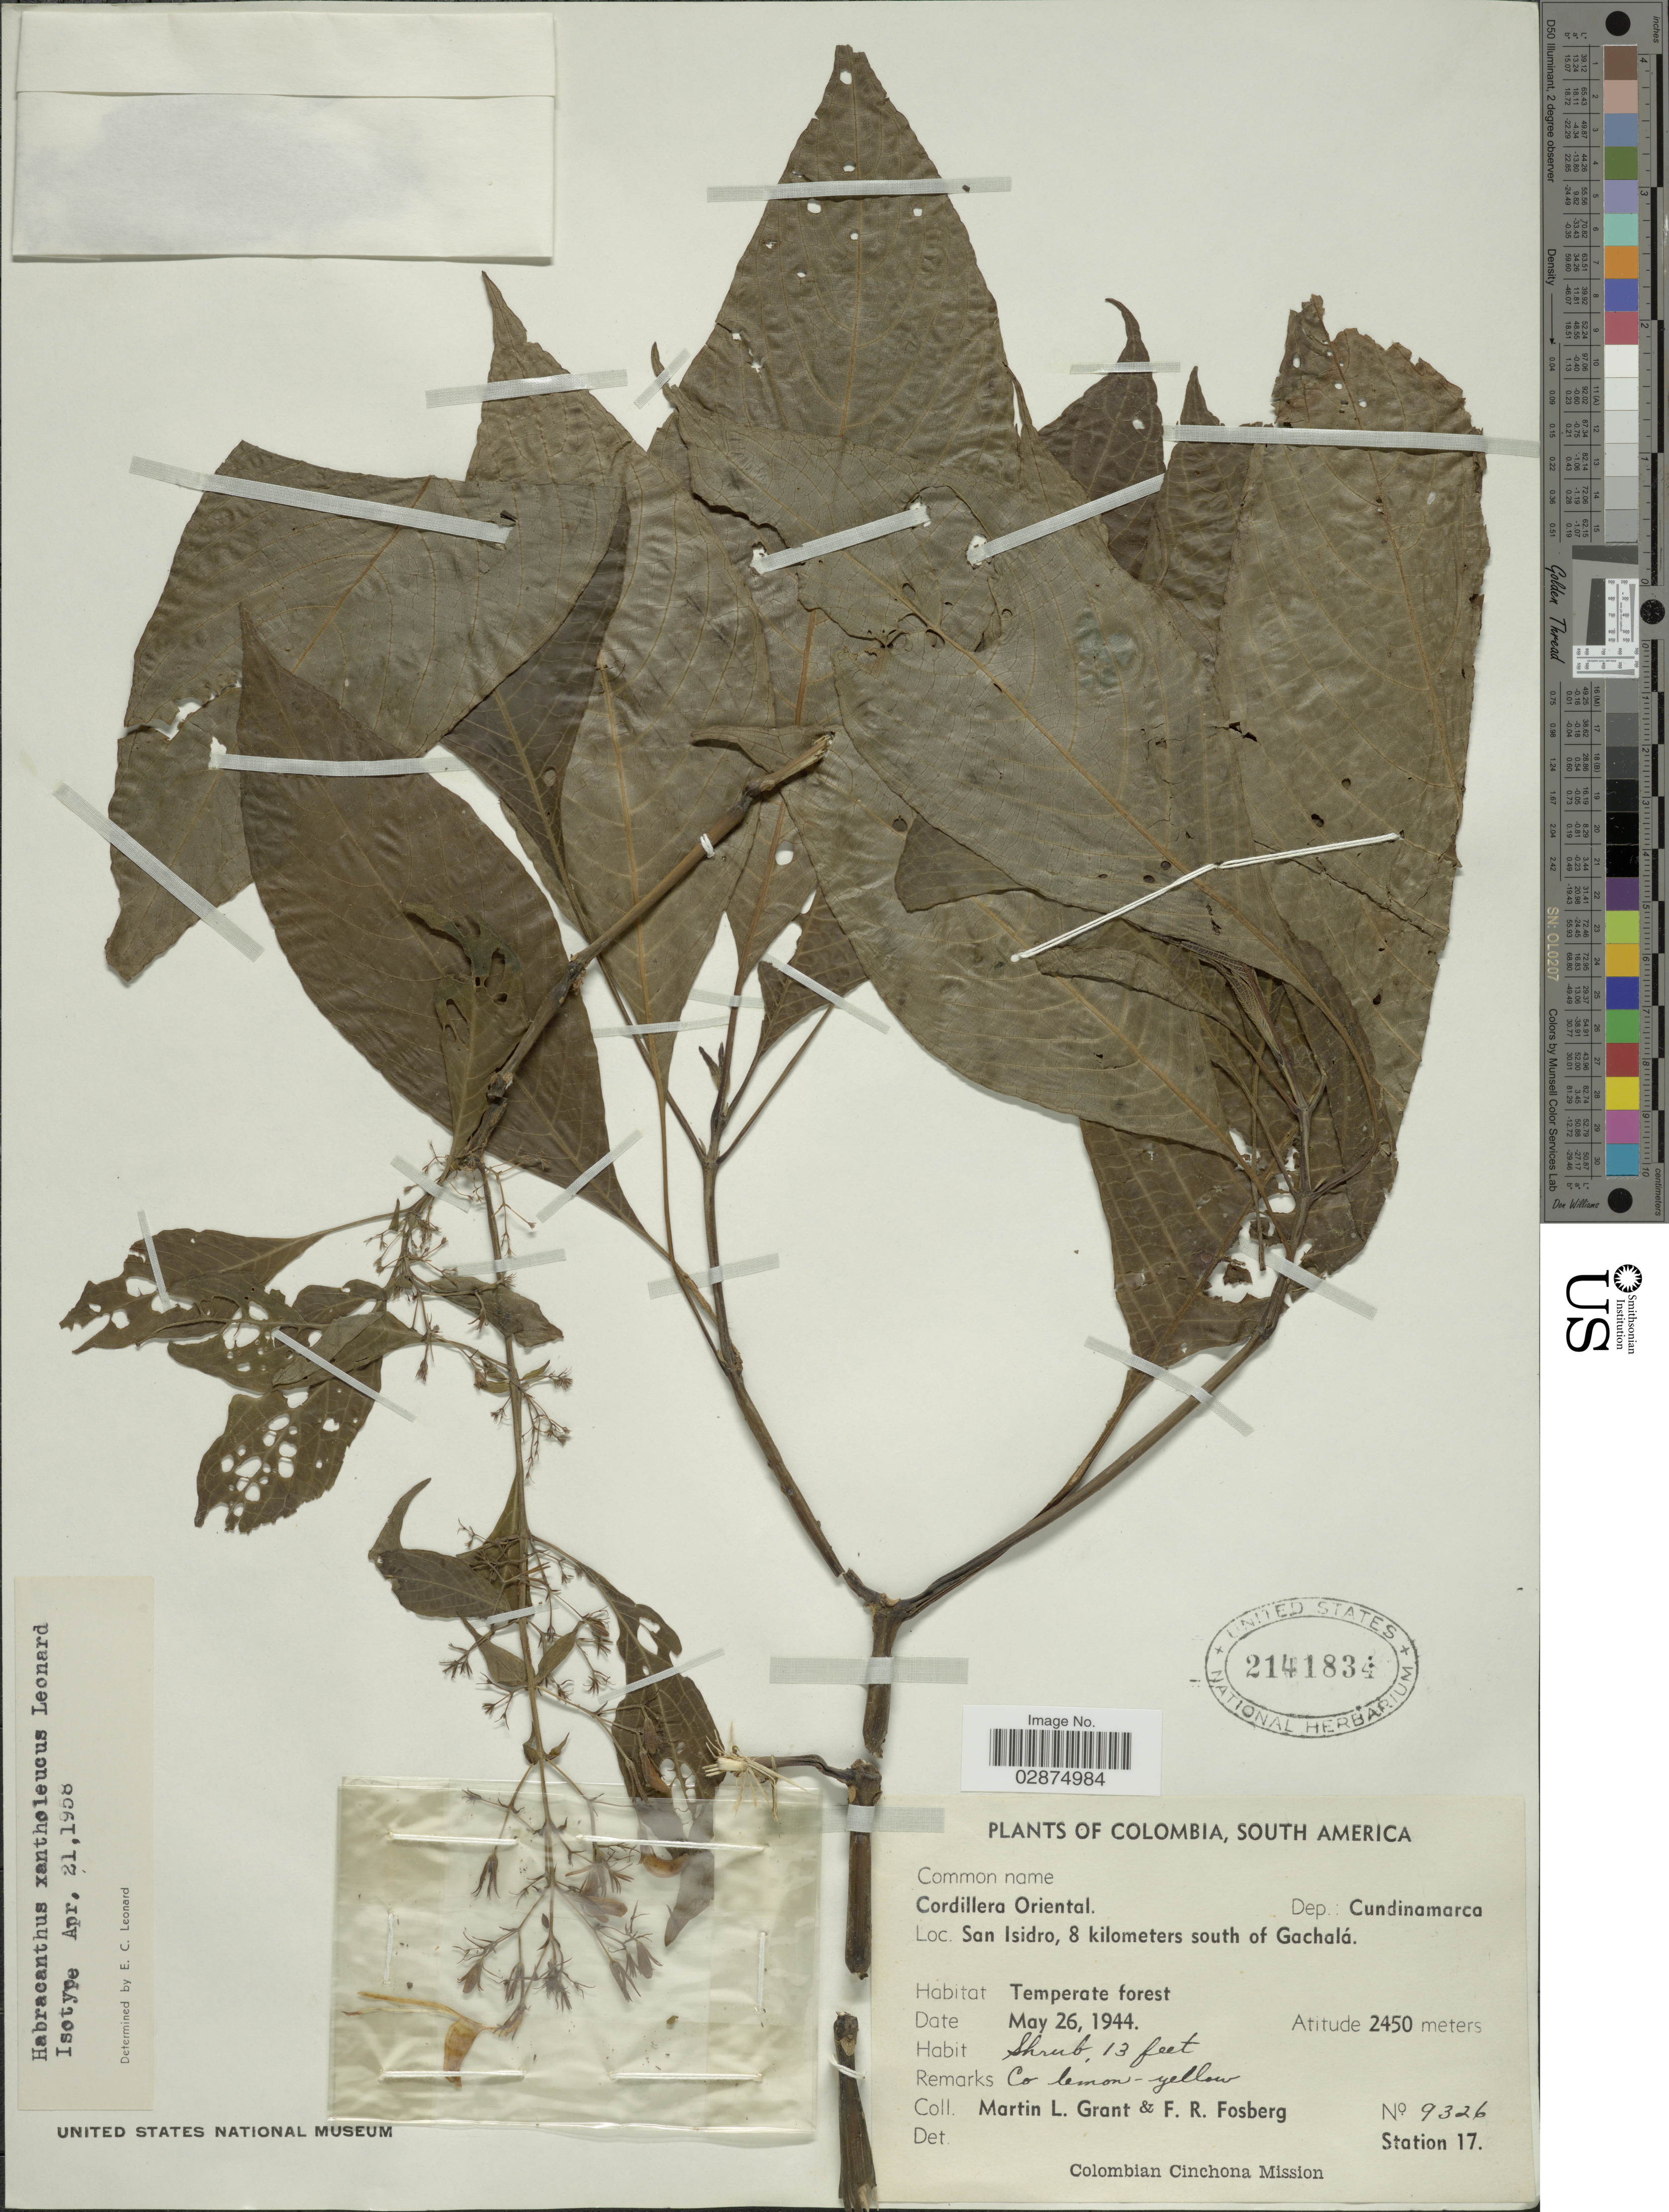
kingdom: Plantae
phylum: Tracheophyta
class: Magnoliopsida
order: Lamiales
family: Acanthaceae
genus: Habracanthus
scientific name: Habracanthus ampelinus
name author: Leonard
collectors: M. L. Grant & F. R. Fosberg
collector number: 9326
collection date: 1944-05-26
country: Colombia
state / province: Cundinamarca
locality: Cordillera Oriental. Dep.: Cundinamarca. San Isidro, 8 kilometers south of Gachalá.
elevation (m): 2450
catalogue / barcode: US 2141834